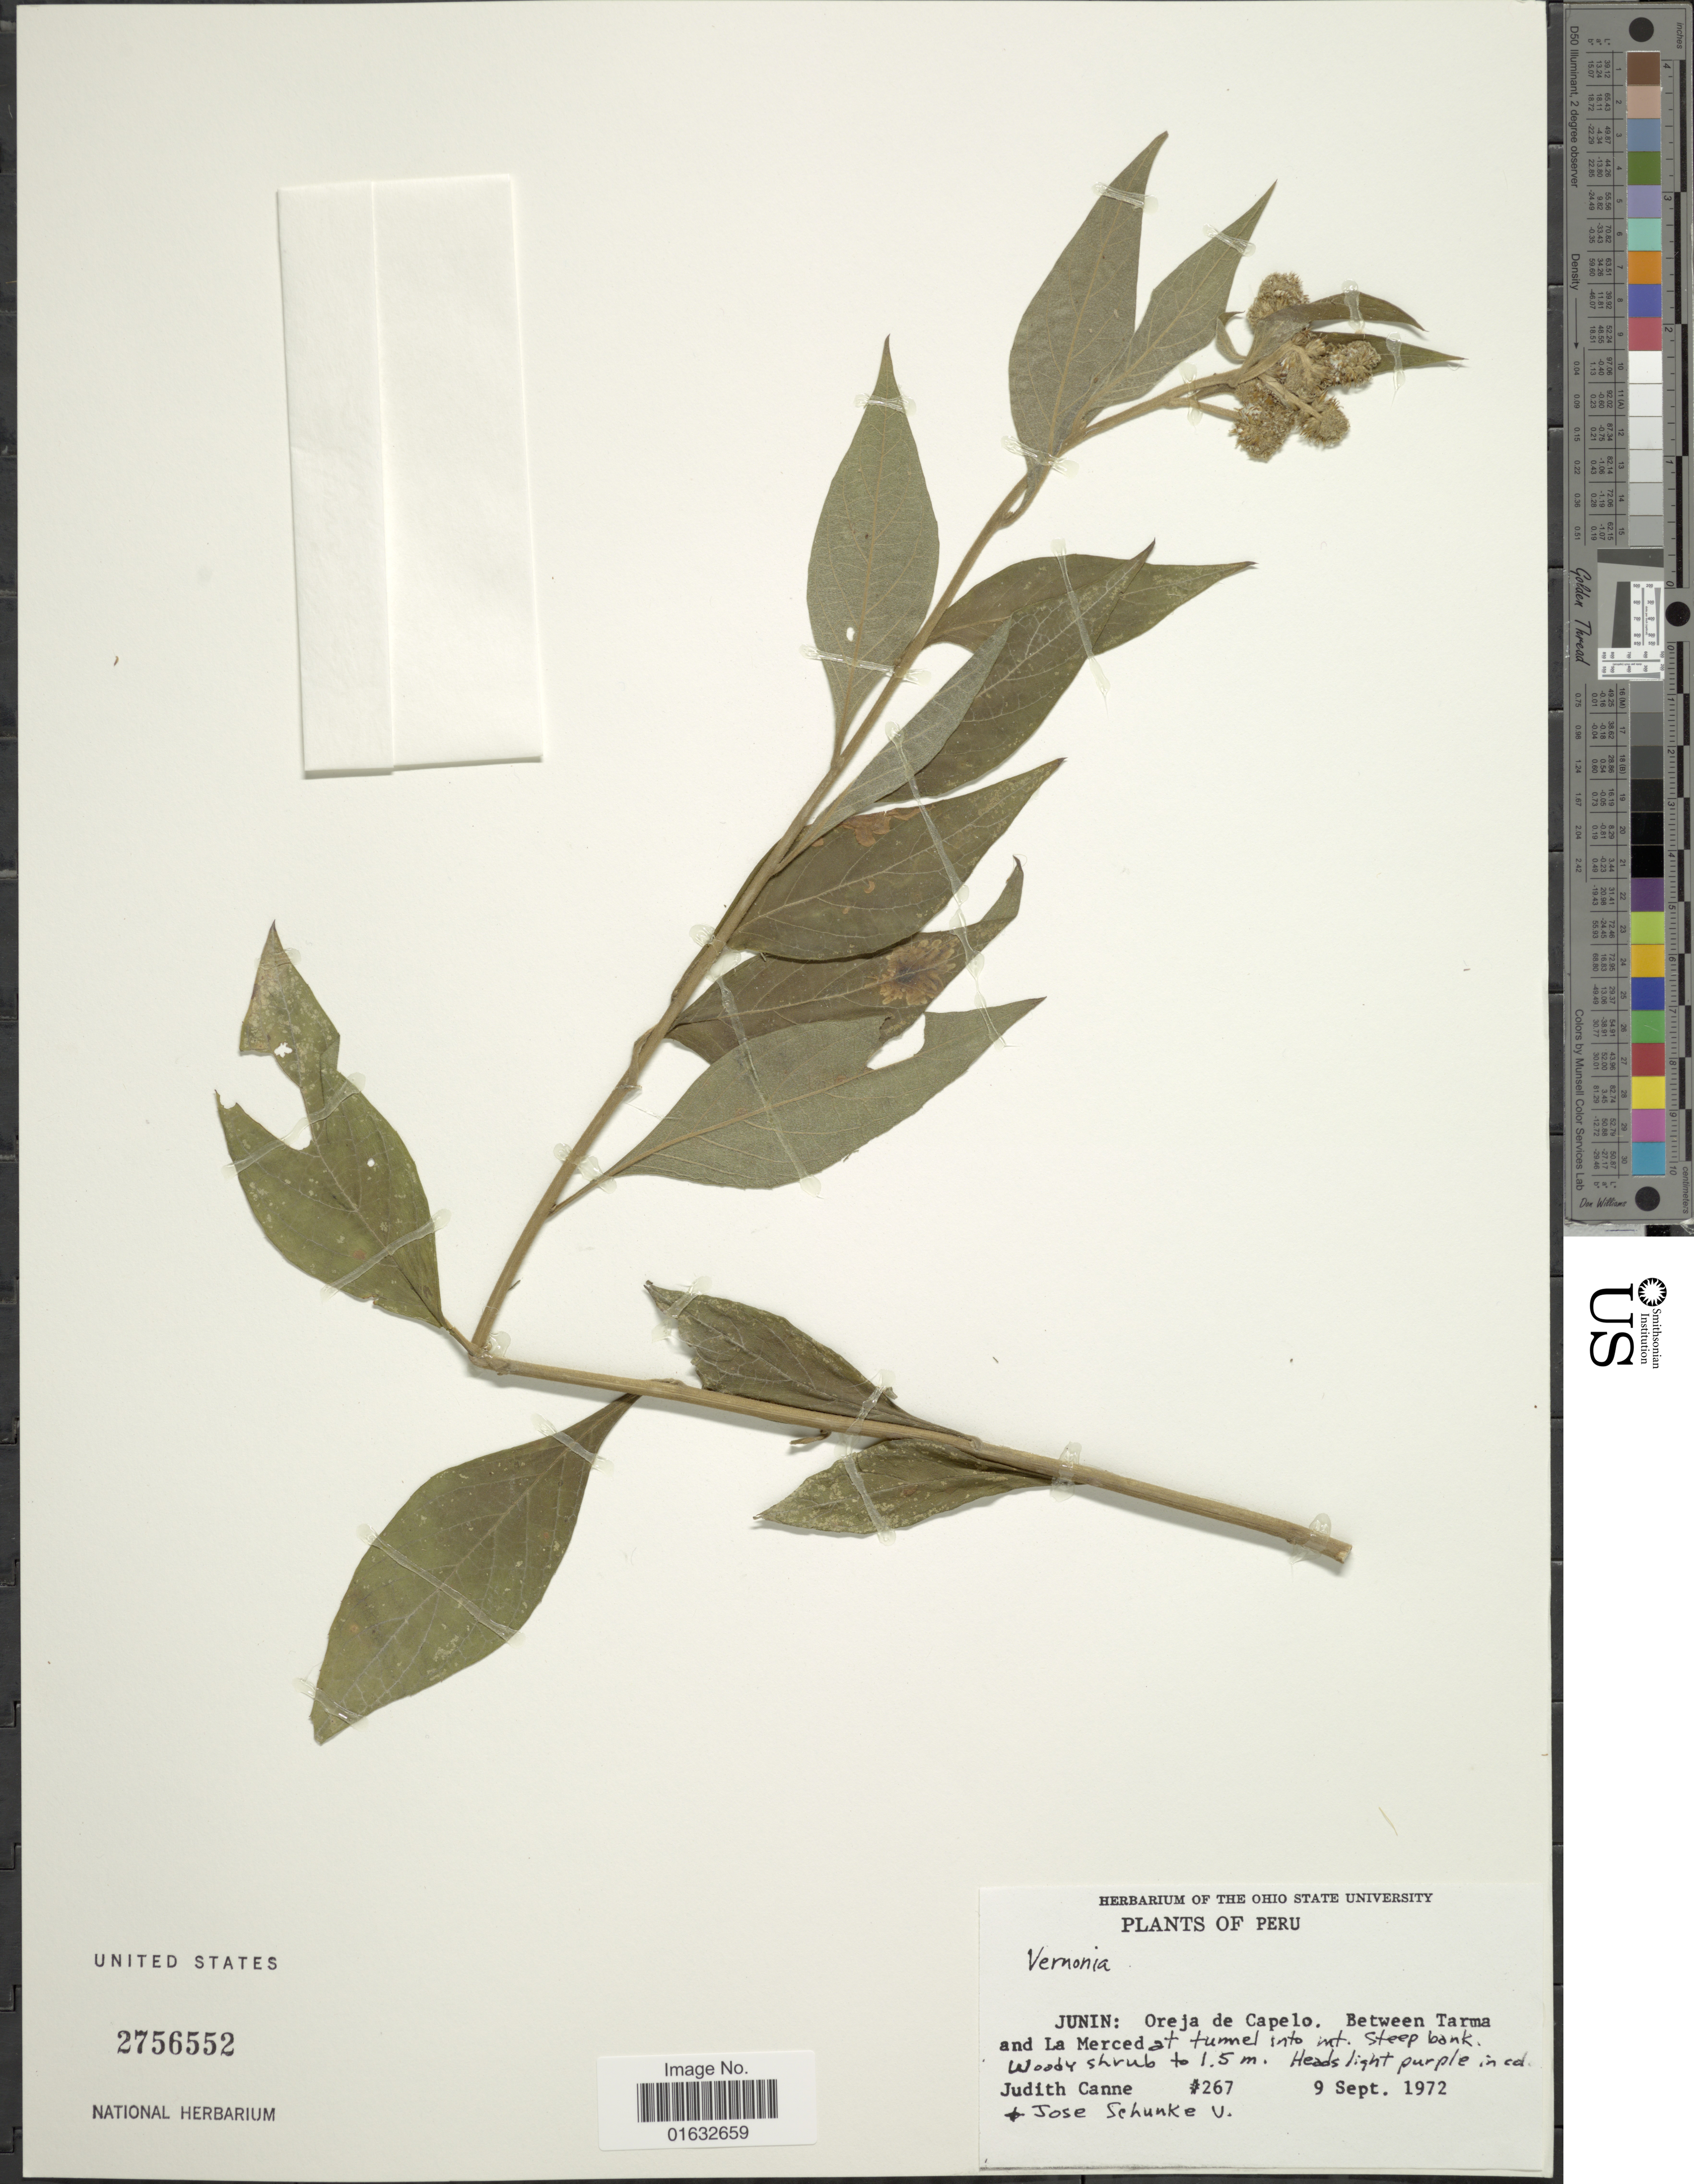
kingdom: Plantae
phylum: Tracheophyta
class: Magnoliopsida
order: Asterales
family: Asteraceae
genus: Cyrtocymura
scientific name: Cyrtocymura scorpioides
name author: (Lam.) H. Rob.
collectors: J. M. Canne-Hilliker & J. Schunke Vigo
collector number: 267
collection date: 1972-09-09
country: Peru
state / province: Junín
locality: Oreja de Capelo. Between Tarma and La Merced at tunnel into int. steep bank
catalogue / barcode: US 2756552